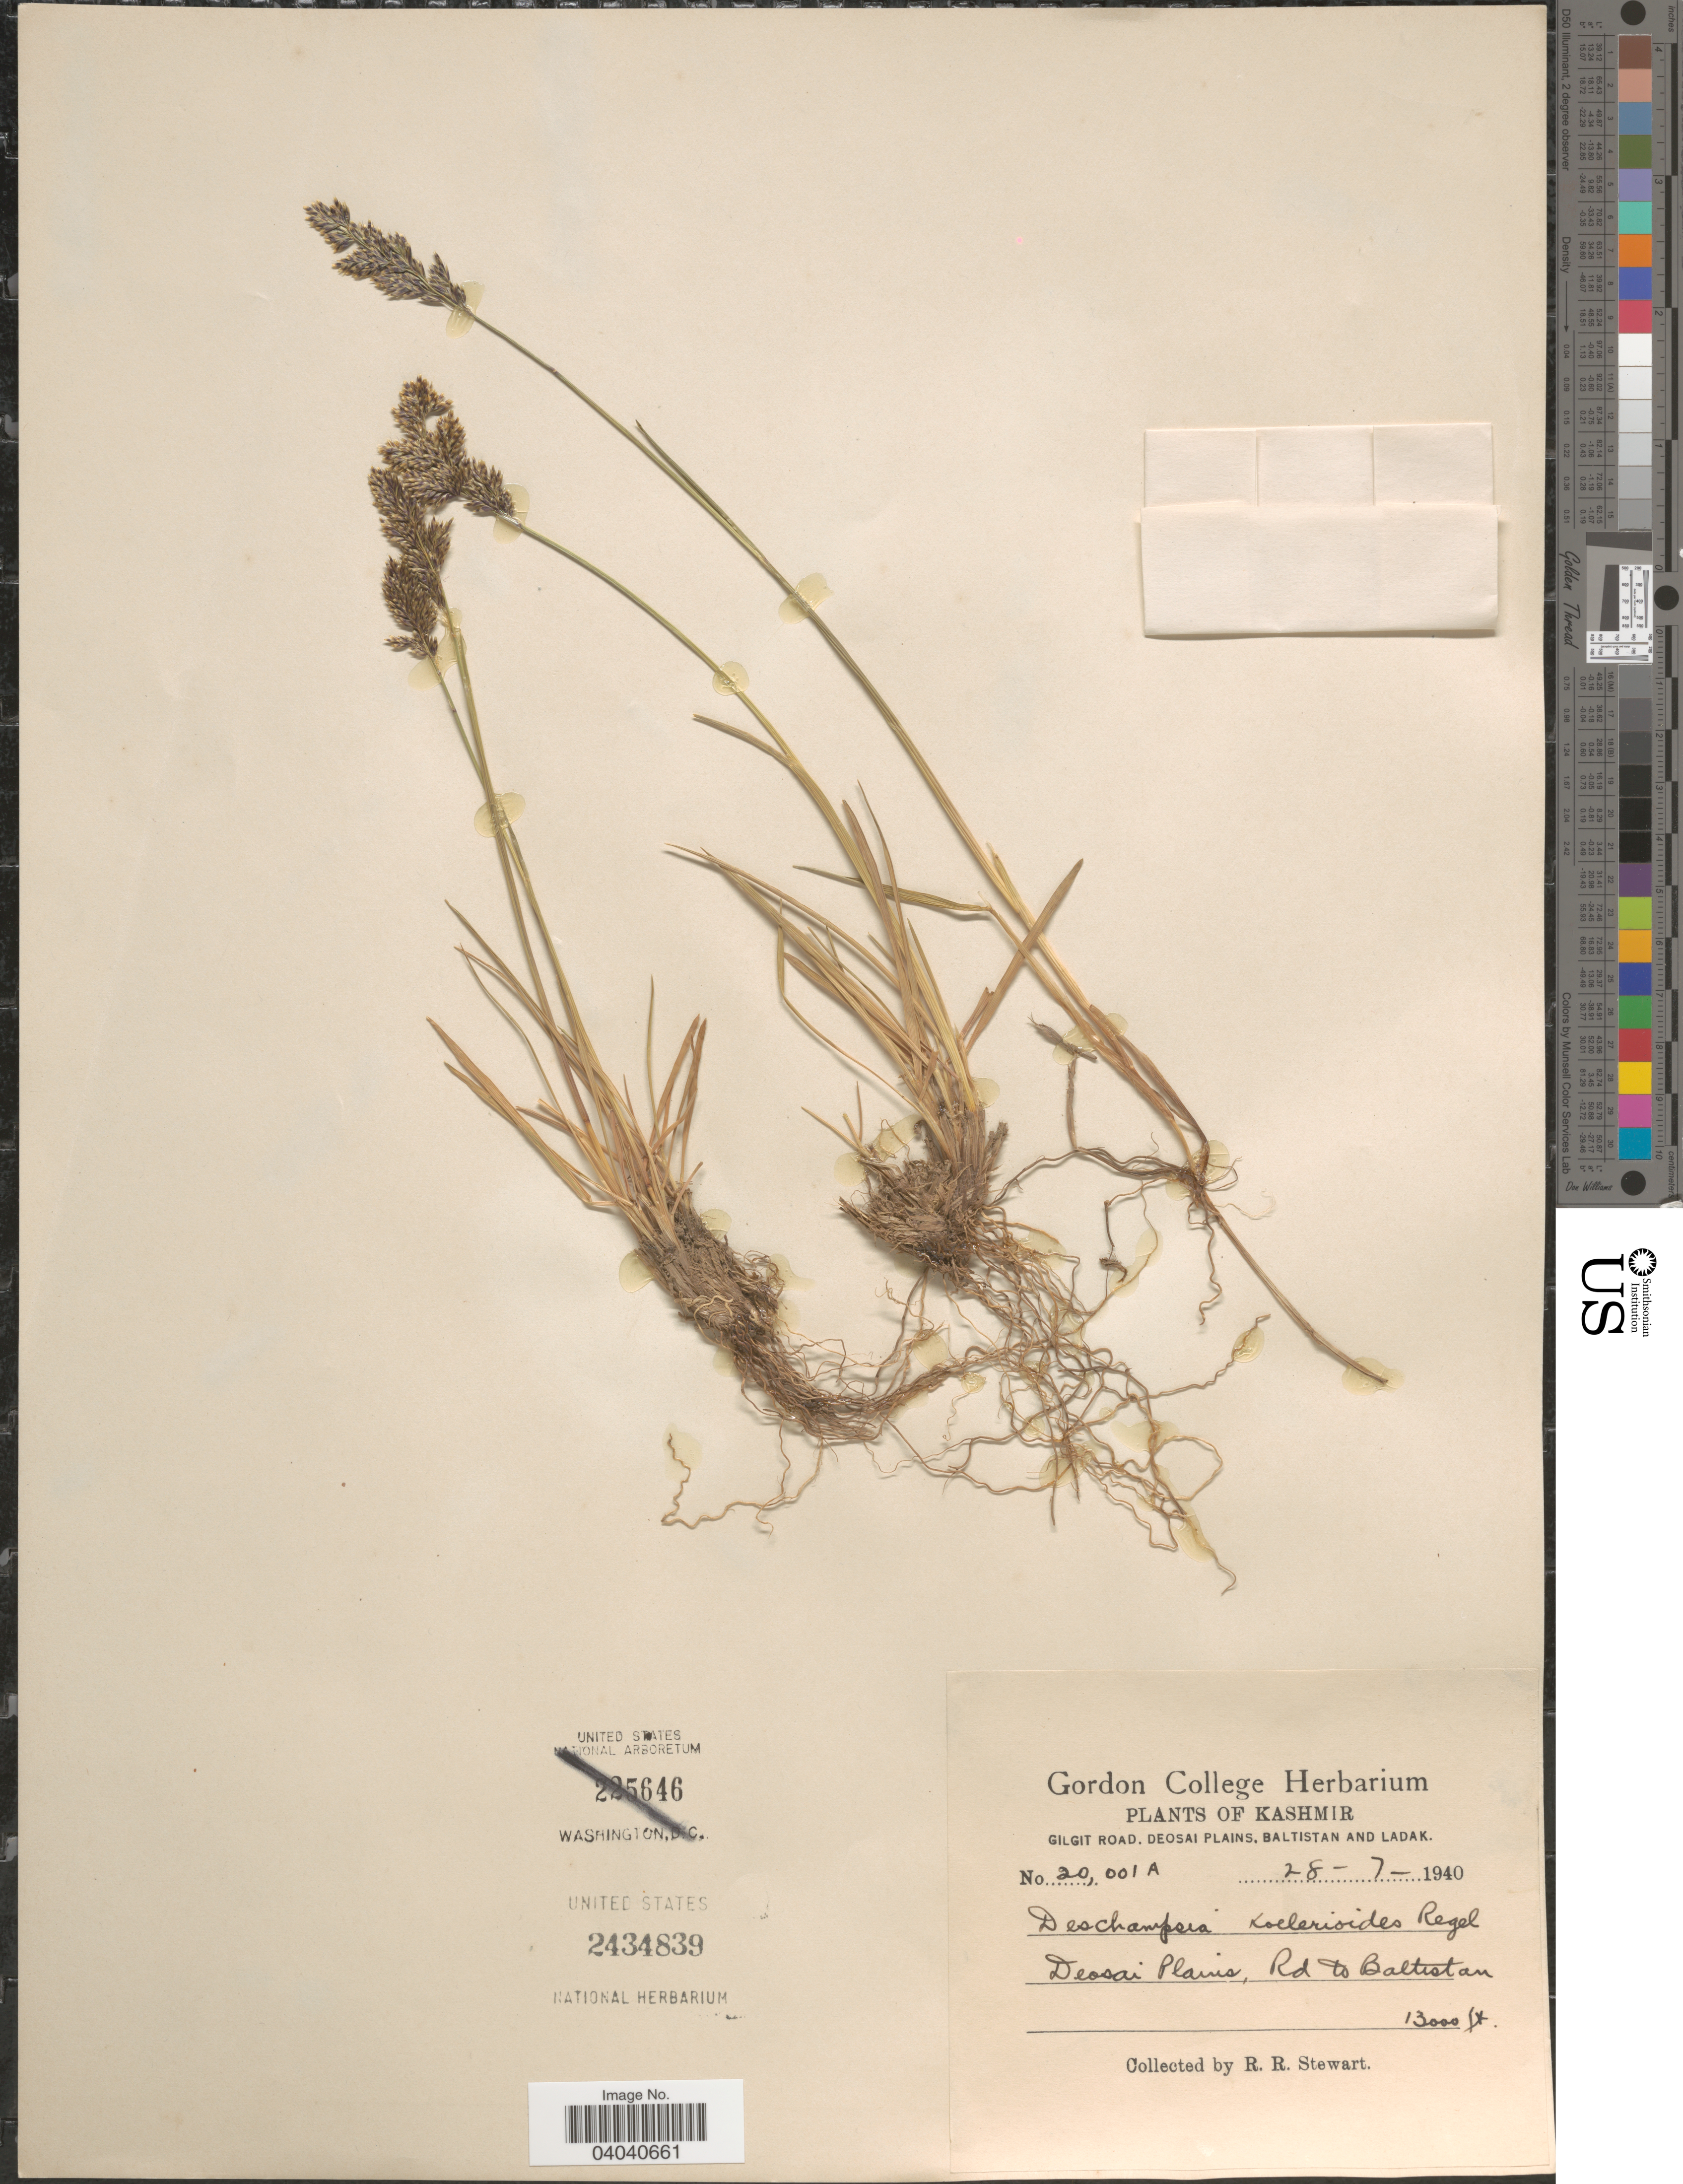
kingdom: Plantae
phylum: Tracheophyta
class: Liliopsida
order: Poales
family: Poaceae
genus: Deschampsia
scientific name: Deschampsia koelerioides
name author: Regel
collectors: R. Stewart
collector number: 20001a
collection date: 1940-07-28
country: Pakistan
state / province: Gilgit-Baltistan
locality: Kashmir. Gilgit Road, Deosai Plains, Baltistan and Ladak. Deosai Plains, Rd to Baltistan.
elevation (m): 3962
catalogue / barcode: US 2434839